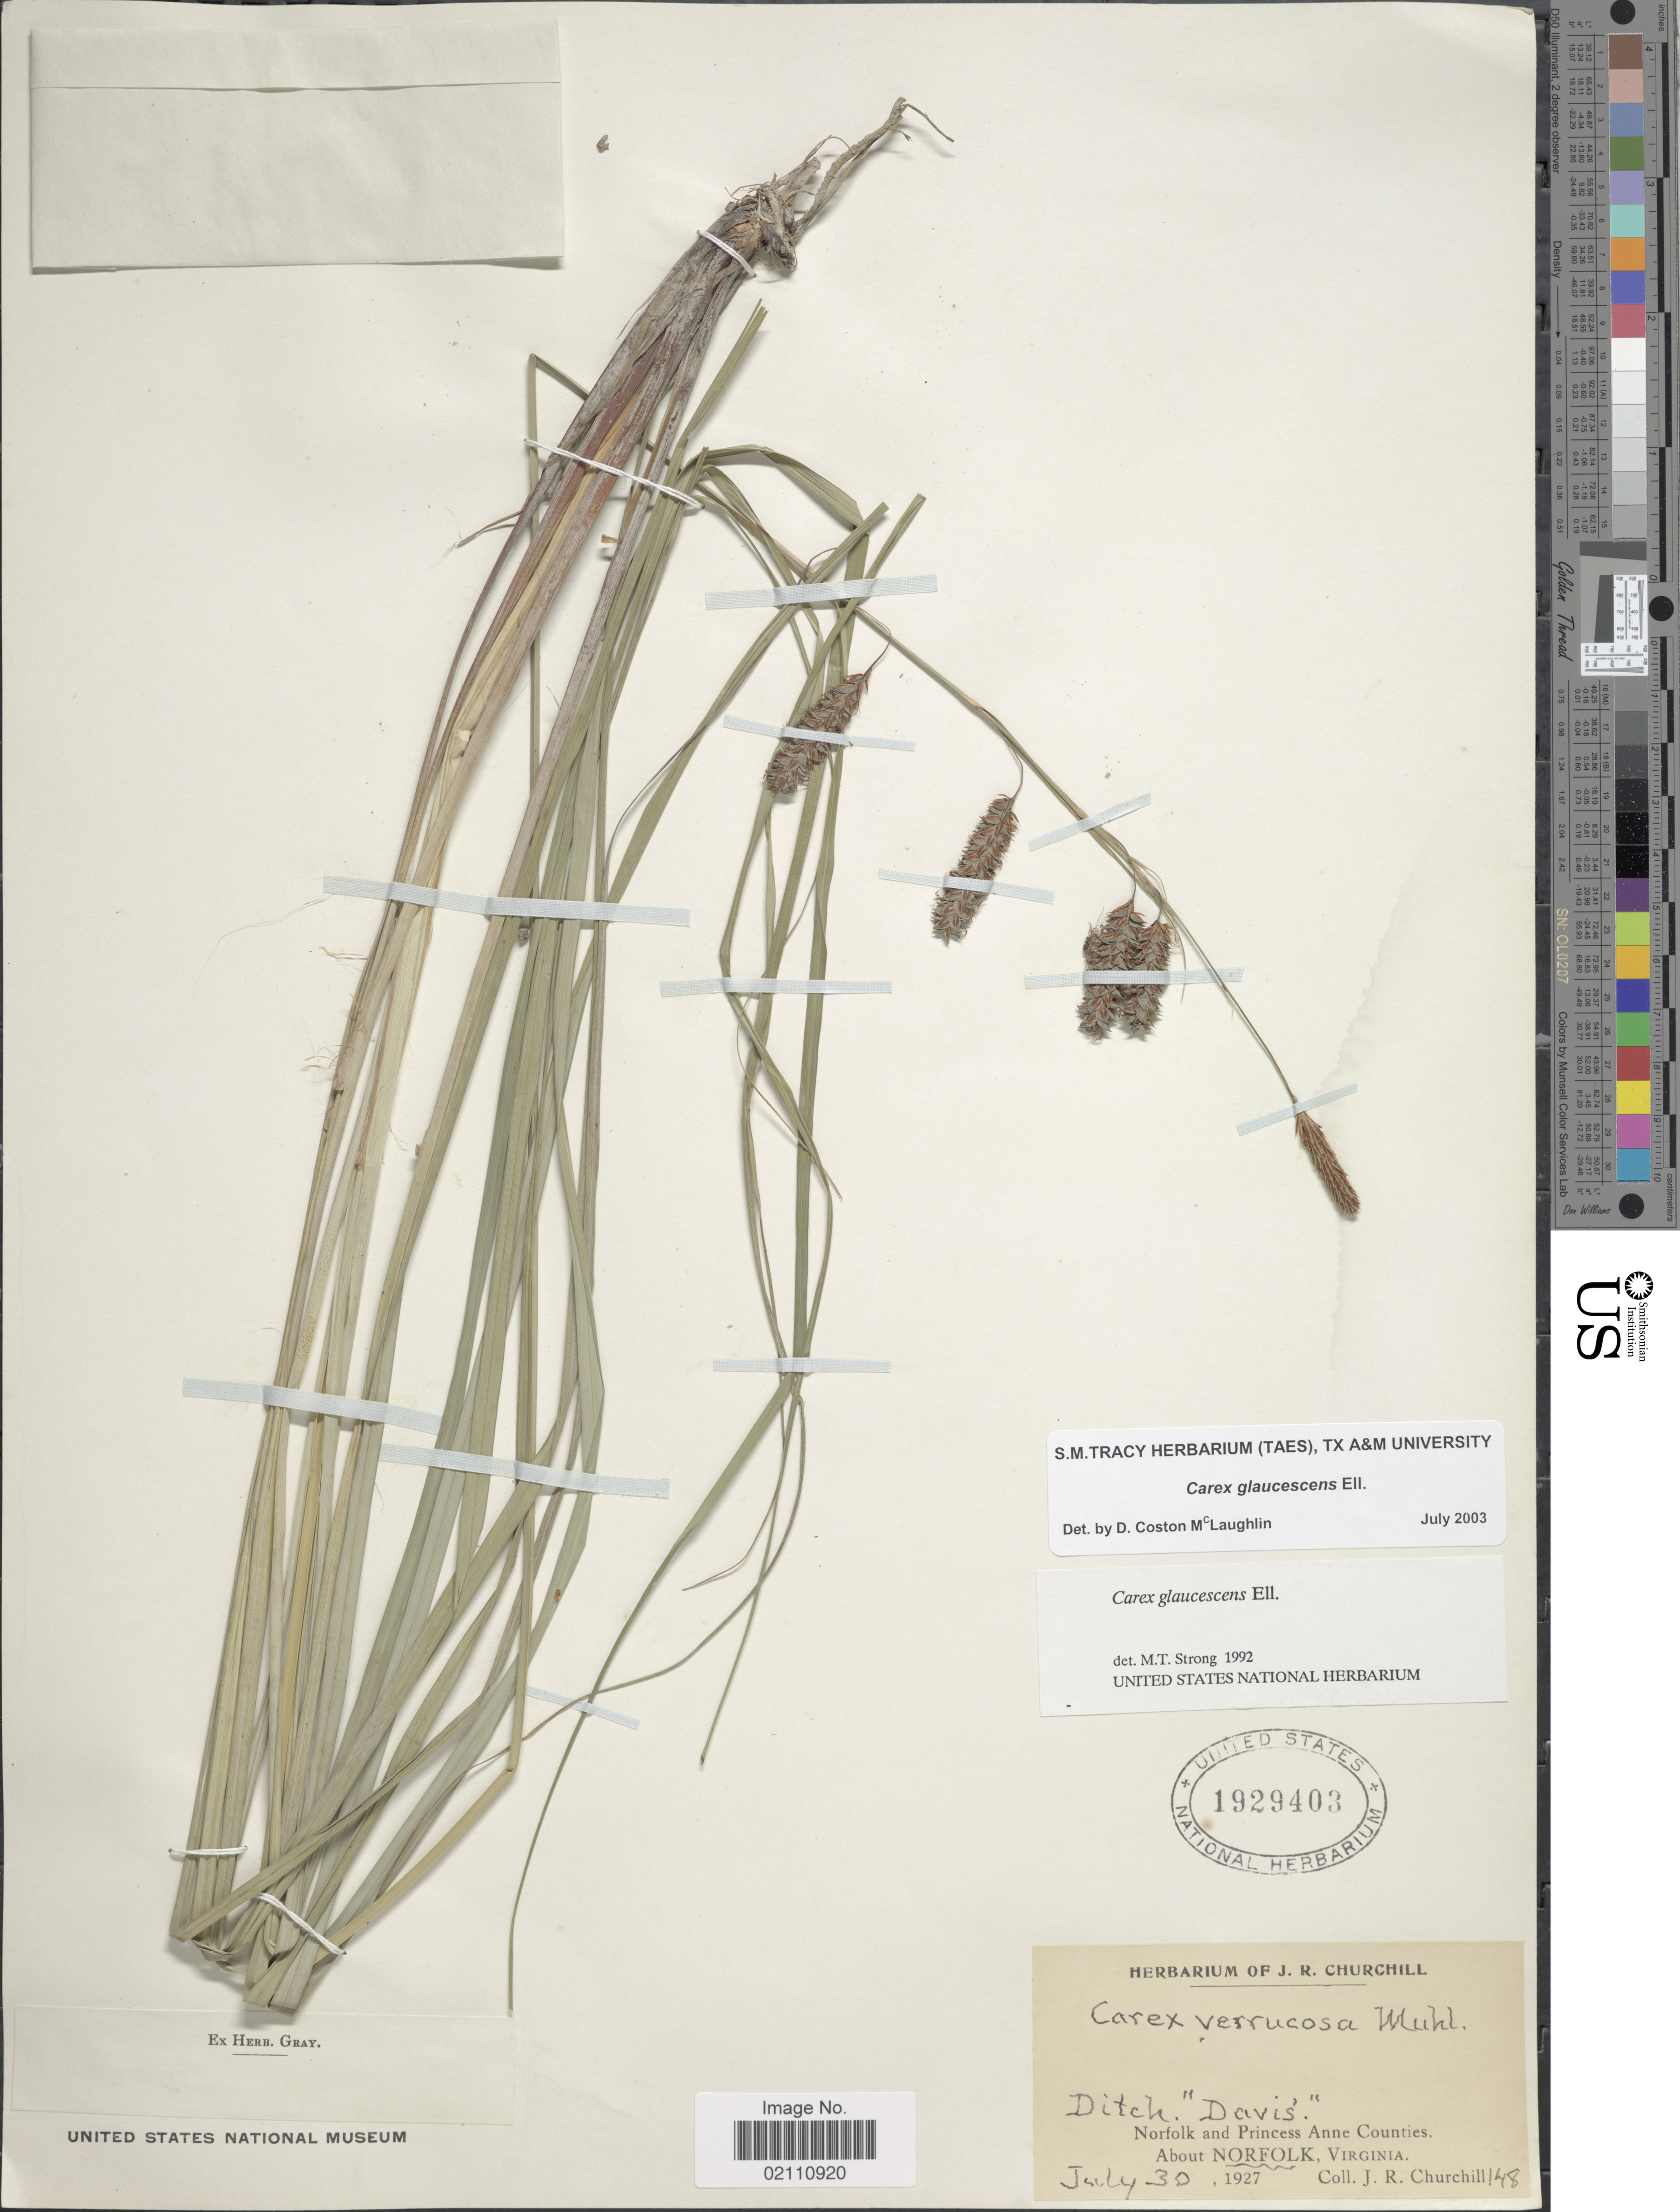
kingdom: Plantae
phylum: Tracheophyta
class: Liliopsida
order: Poales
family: Cyperaceae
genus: Carex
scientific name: Carex glaucescens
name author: Elliott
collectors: J. Churchill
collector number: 148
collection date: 1927-07-30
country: United States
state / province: Virginia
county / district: City of Norfolk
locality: Norfolk and Princess Anne Counties, About Norfolk, Virginia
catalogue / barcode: US 1929403